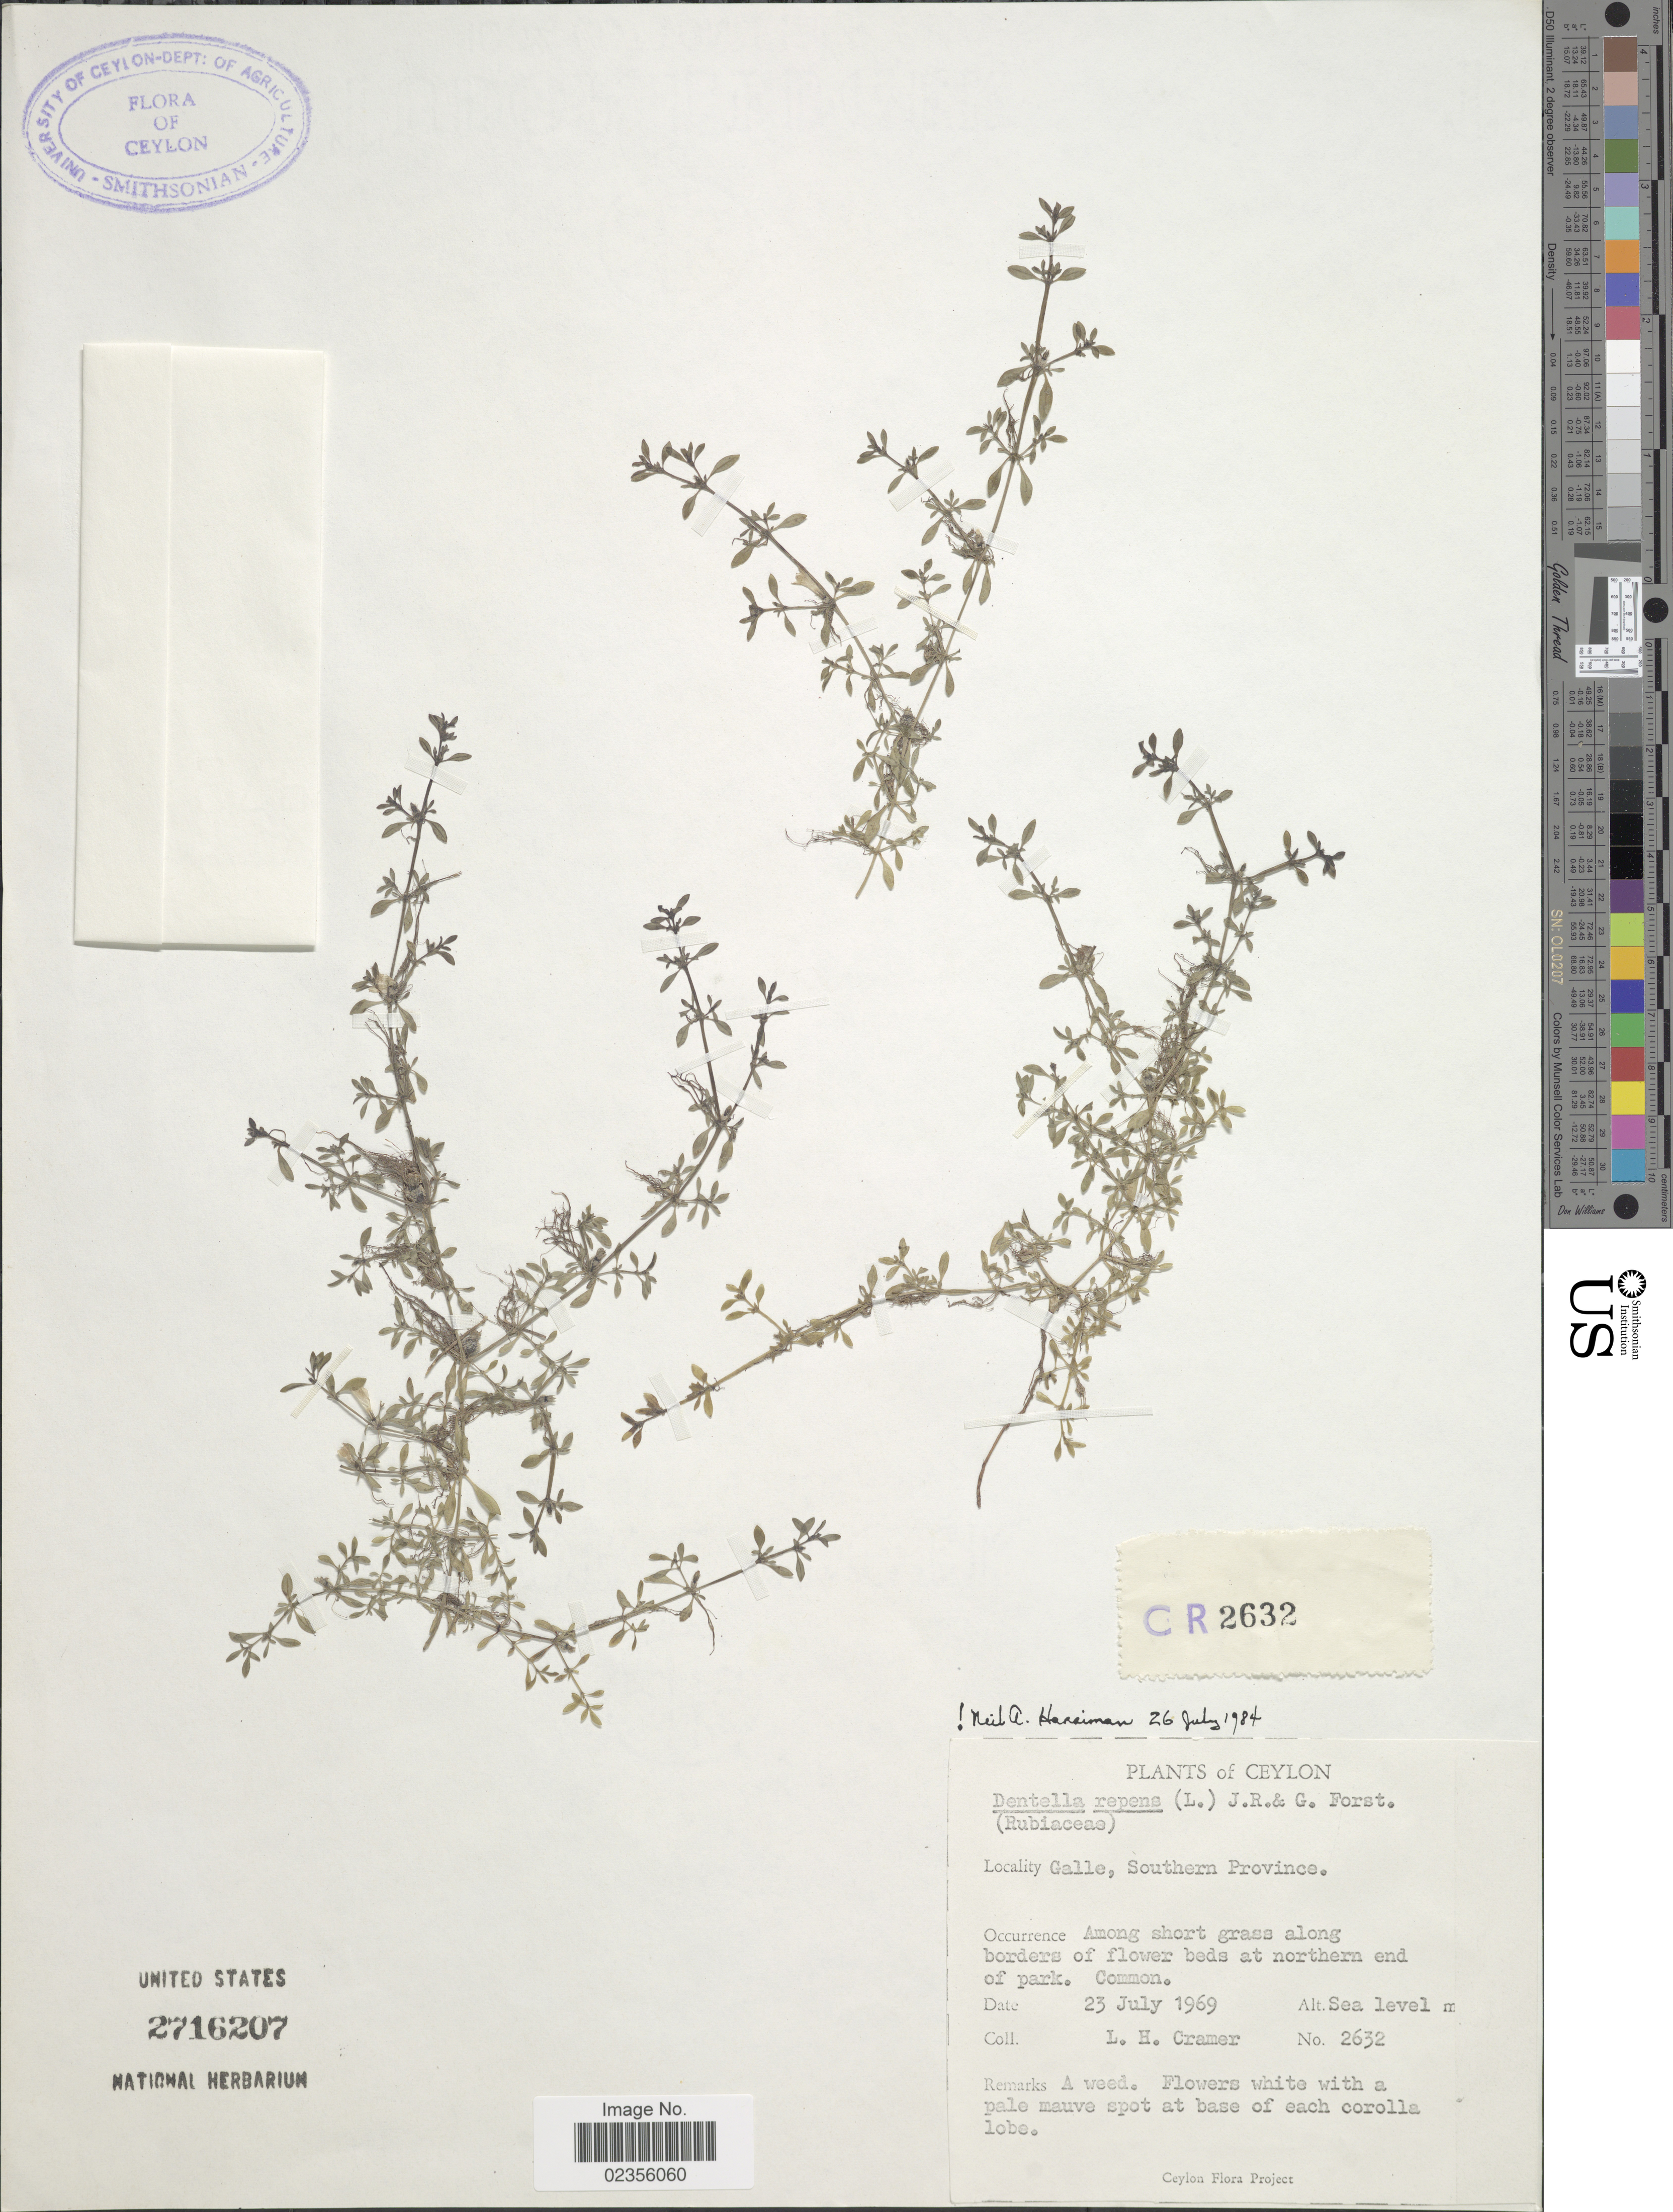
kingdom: Plantae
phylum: Tracheophyta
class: Magnoliopsida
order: Gentianales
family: Rubiaceae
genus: Dentella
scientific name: Dentella repens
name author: J.R. Forst. & G. Forst.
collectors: L. H. Cramer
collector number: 2632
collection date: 1969-07-23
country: Sri Lanka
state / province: Southern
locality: Ceylon. Galle. At northern end of park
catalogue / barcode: US 2716207